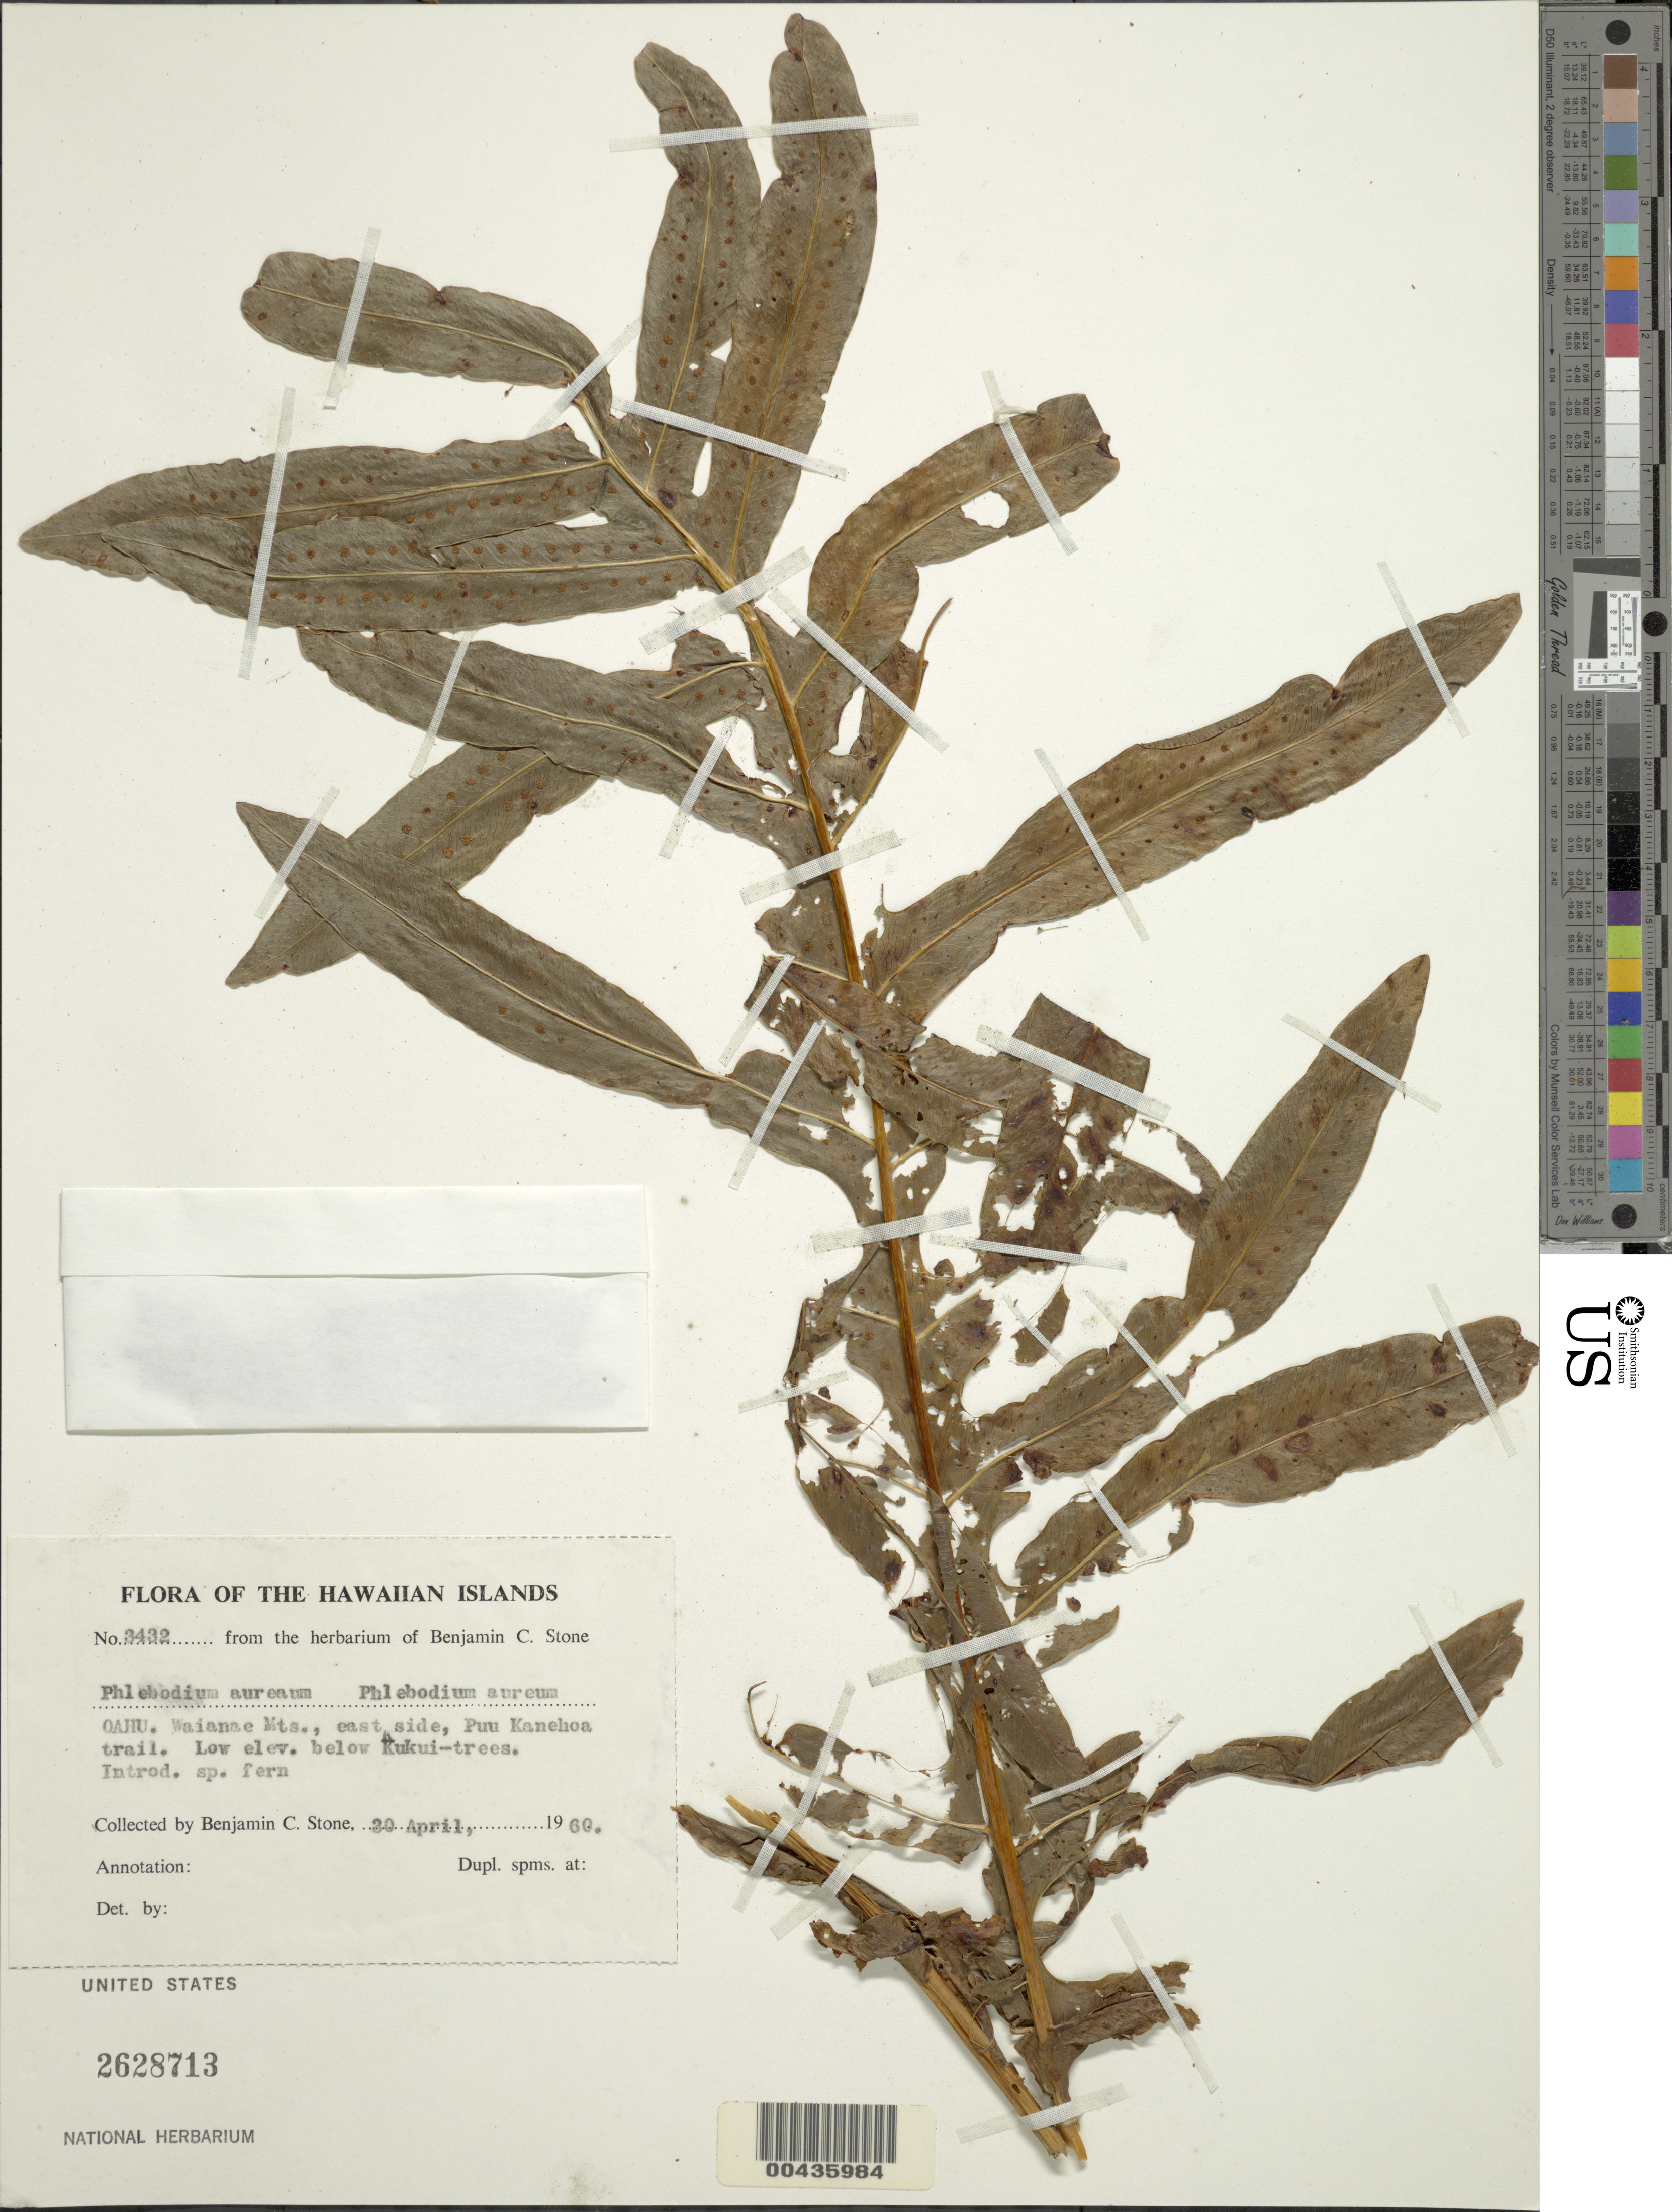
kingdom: Plantae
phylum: Tracheophyta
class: Polypodiopsida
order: Polypodiales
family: Polypodiaceae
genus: Polypodium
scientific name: Polypodium aureum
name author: L.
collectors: B. C. Stone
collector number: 3432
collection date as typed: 30 Apr 1960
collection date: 1960-04-30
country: United States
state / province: Hawaii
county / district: Honolulu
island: Oahu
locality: Waianae Mts., E side, Puu Kanehoa trail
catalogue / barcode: US 2628713